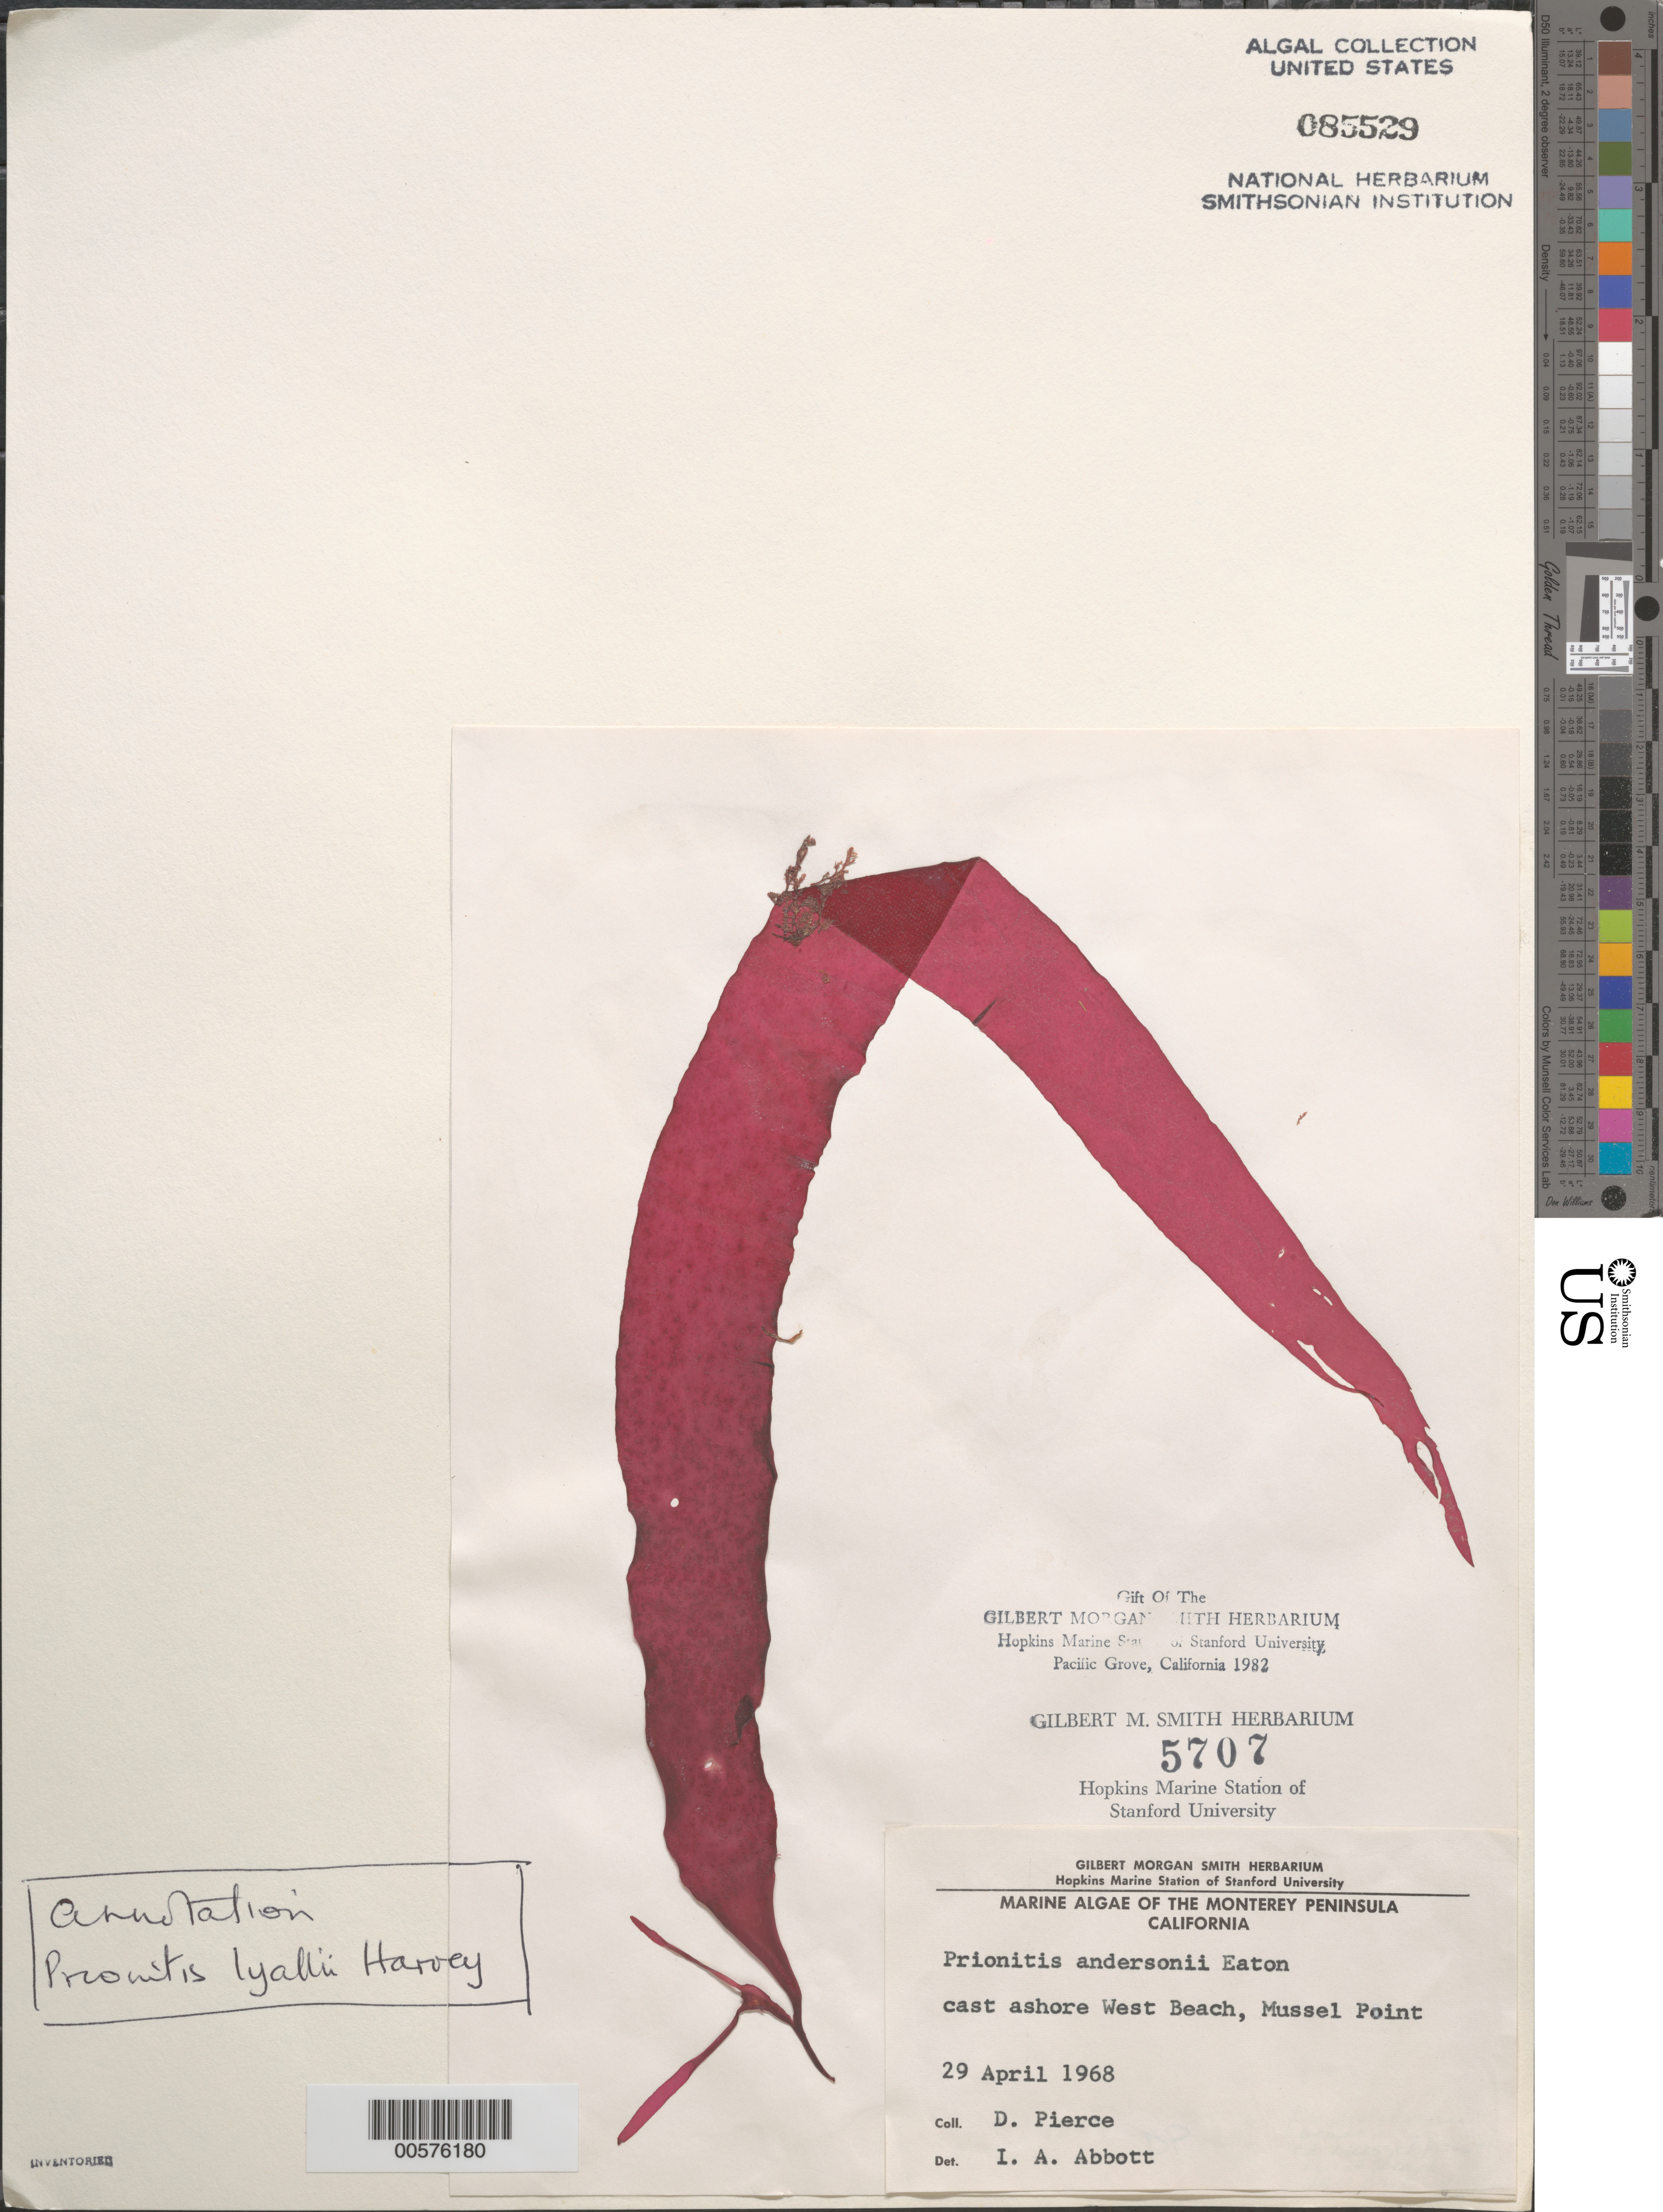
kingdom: Plantae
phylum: Rhodophyta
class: Florideophyceae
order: Cryptonemiales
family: Cryptonemiaceae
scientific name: Prionitis sternbergii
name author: (C. Agardh) J. Agardh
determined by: Algae name updating Project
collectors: D. Pierce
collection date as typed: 29 Apr 1968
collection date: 1968-04-29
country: United States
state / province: California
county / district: Monterey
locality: West beach, Mussel Point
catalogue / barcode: US 85529